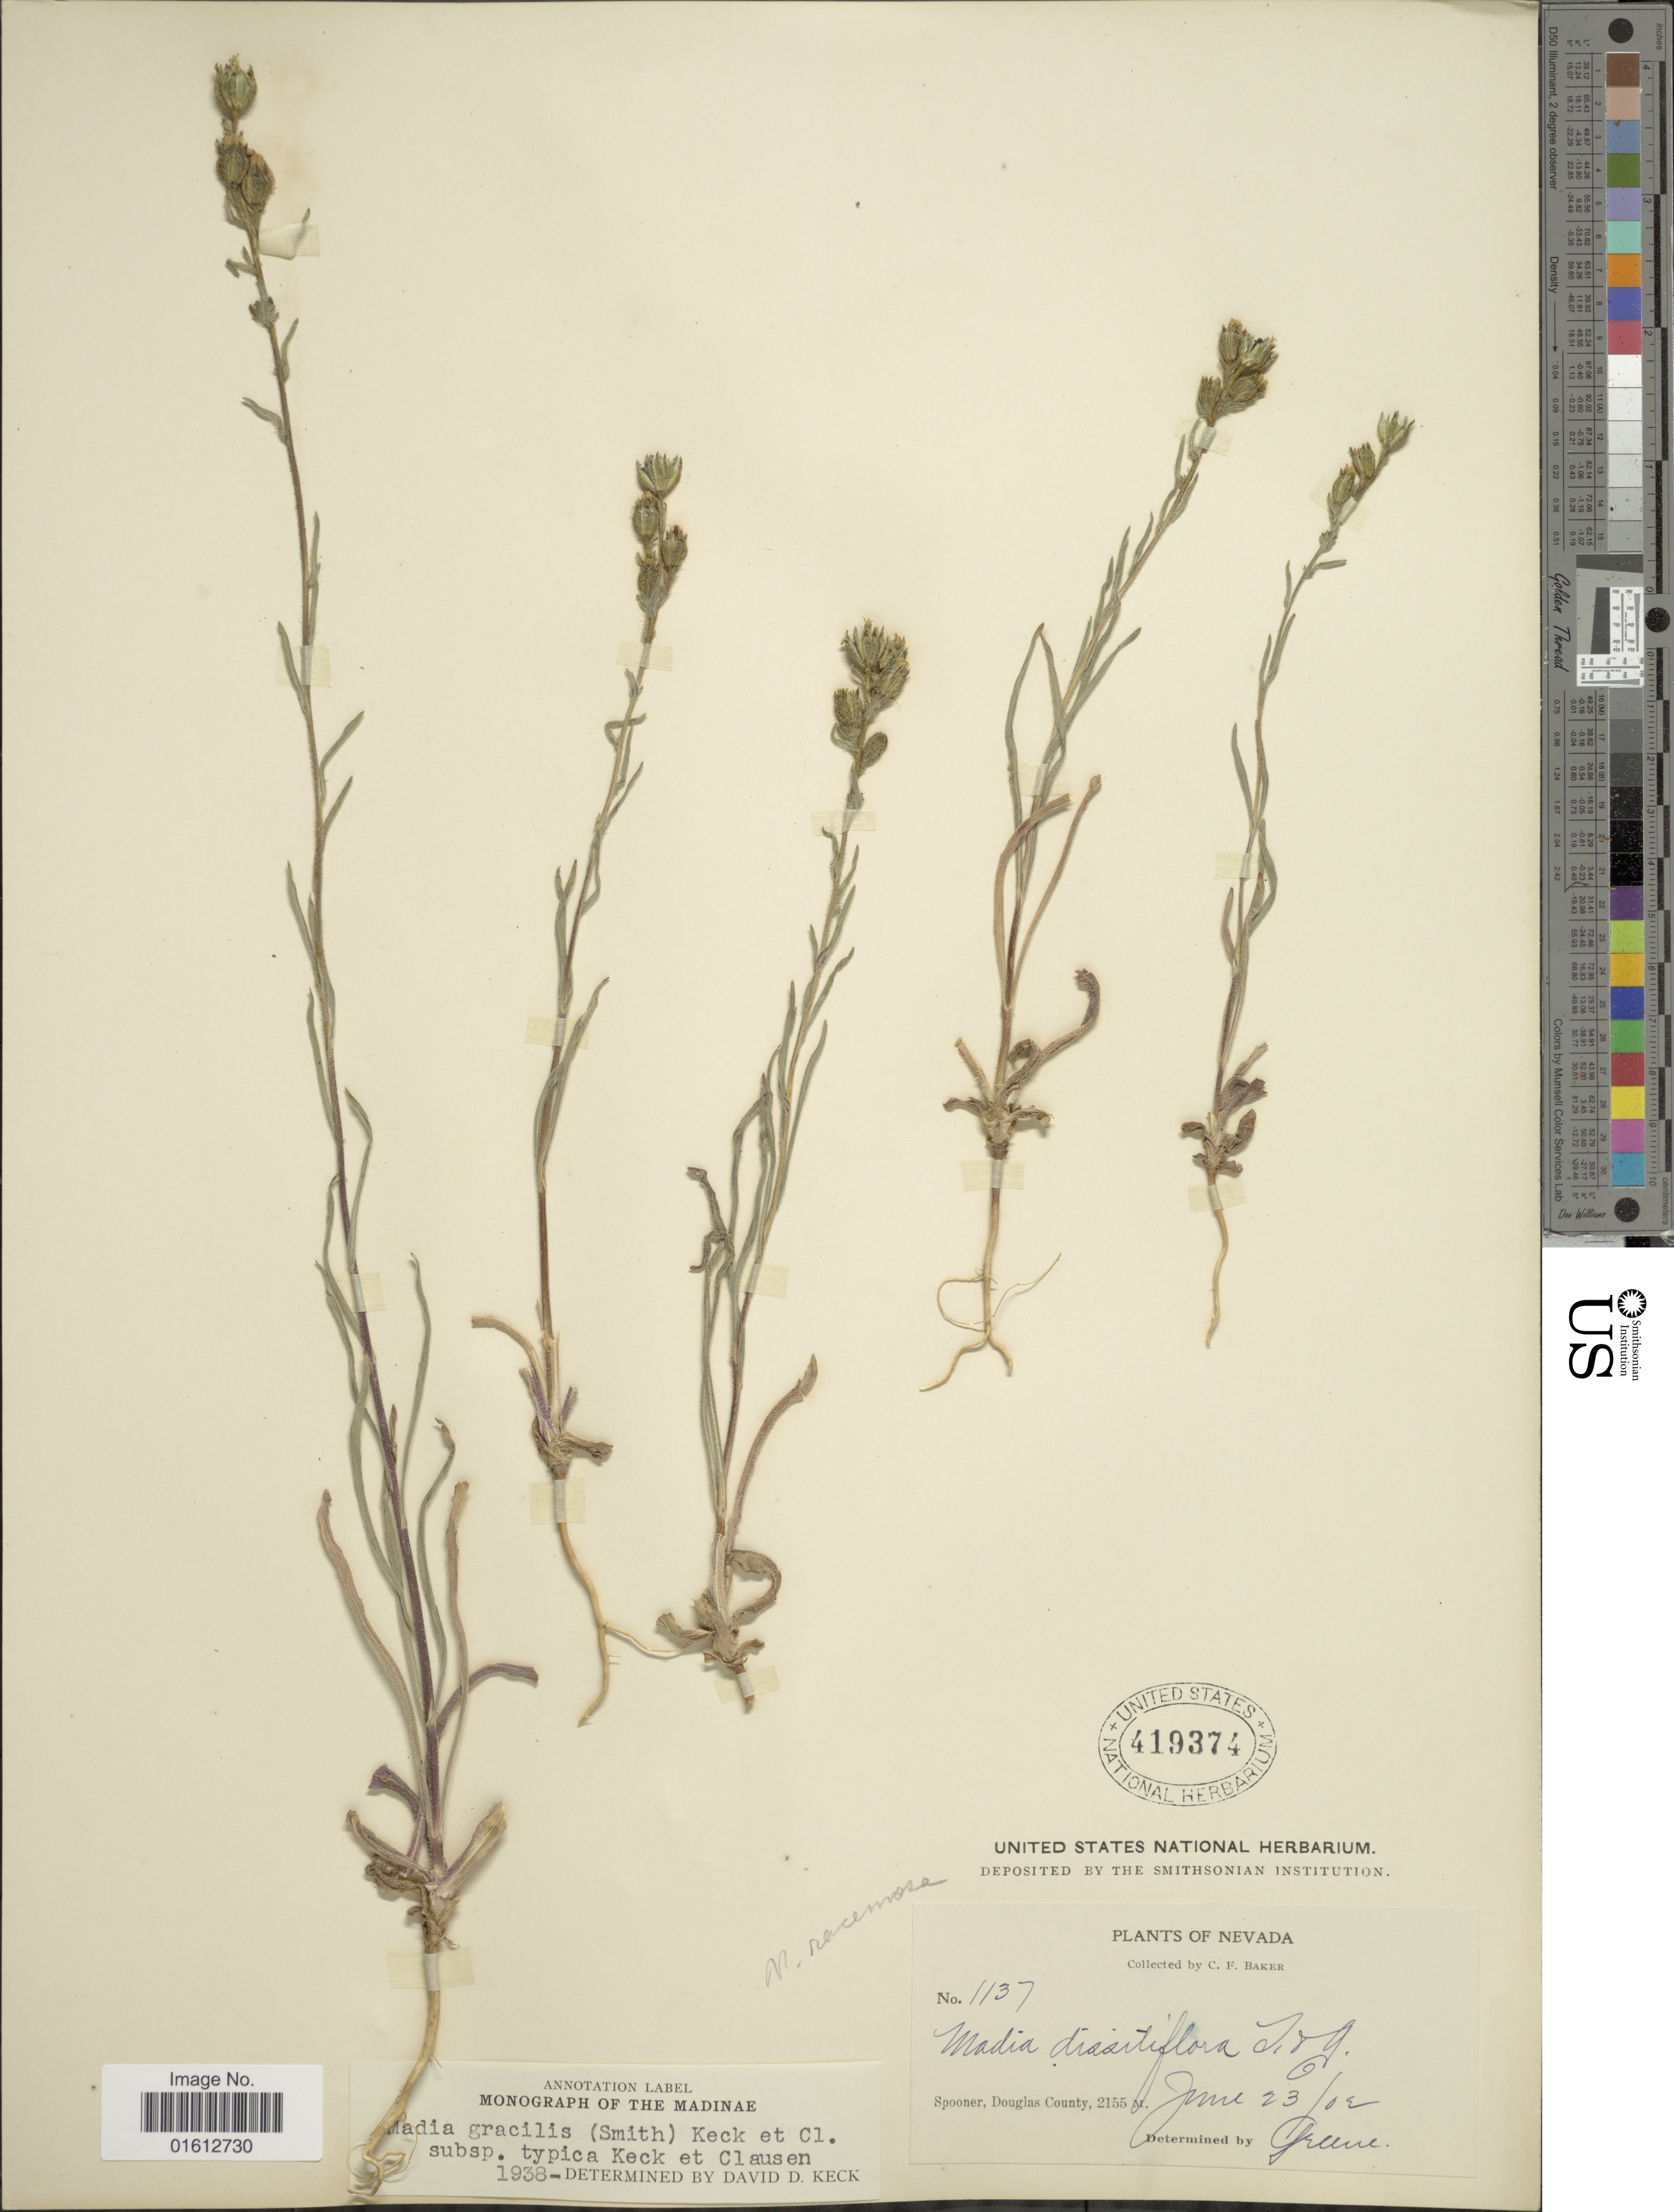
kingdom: Plantae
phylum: Tracheophyta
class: Magnoliopsida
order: Asterales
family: Asteraceae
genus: Madia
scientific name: Madia gracilis subsp. gracilis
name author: (Sm.) D.D. Keck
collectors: C. F. Baker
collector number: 1137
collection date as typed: Transcribed d/m/y: 23/6/2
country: United States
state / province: Nevada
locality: Spooner, Douglas County.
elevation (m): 2155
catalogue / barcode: US 419374